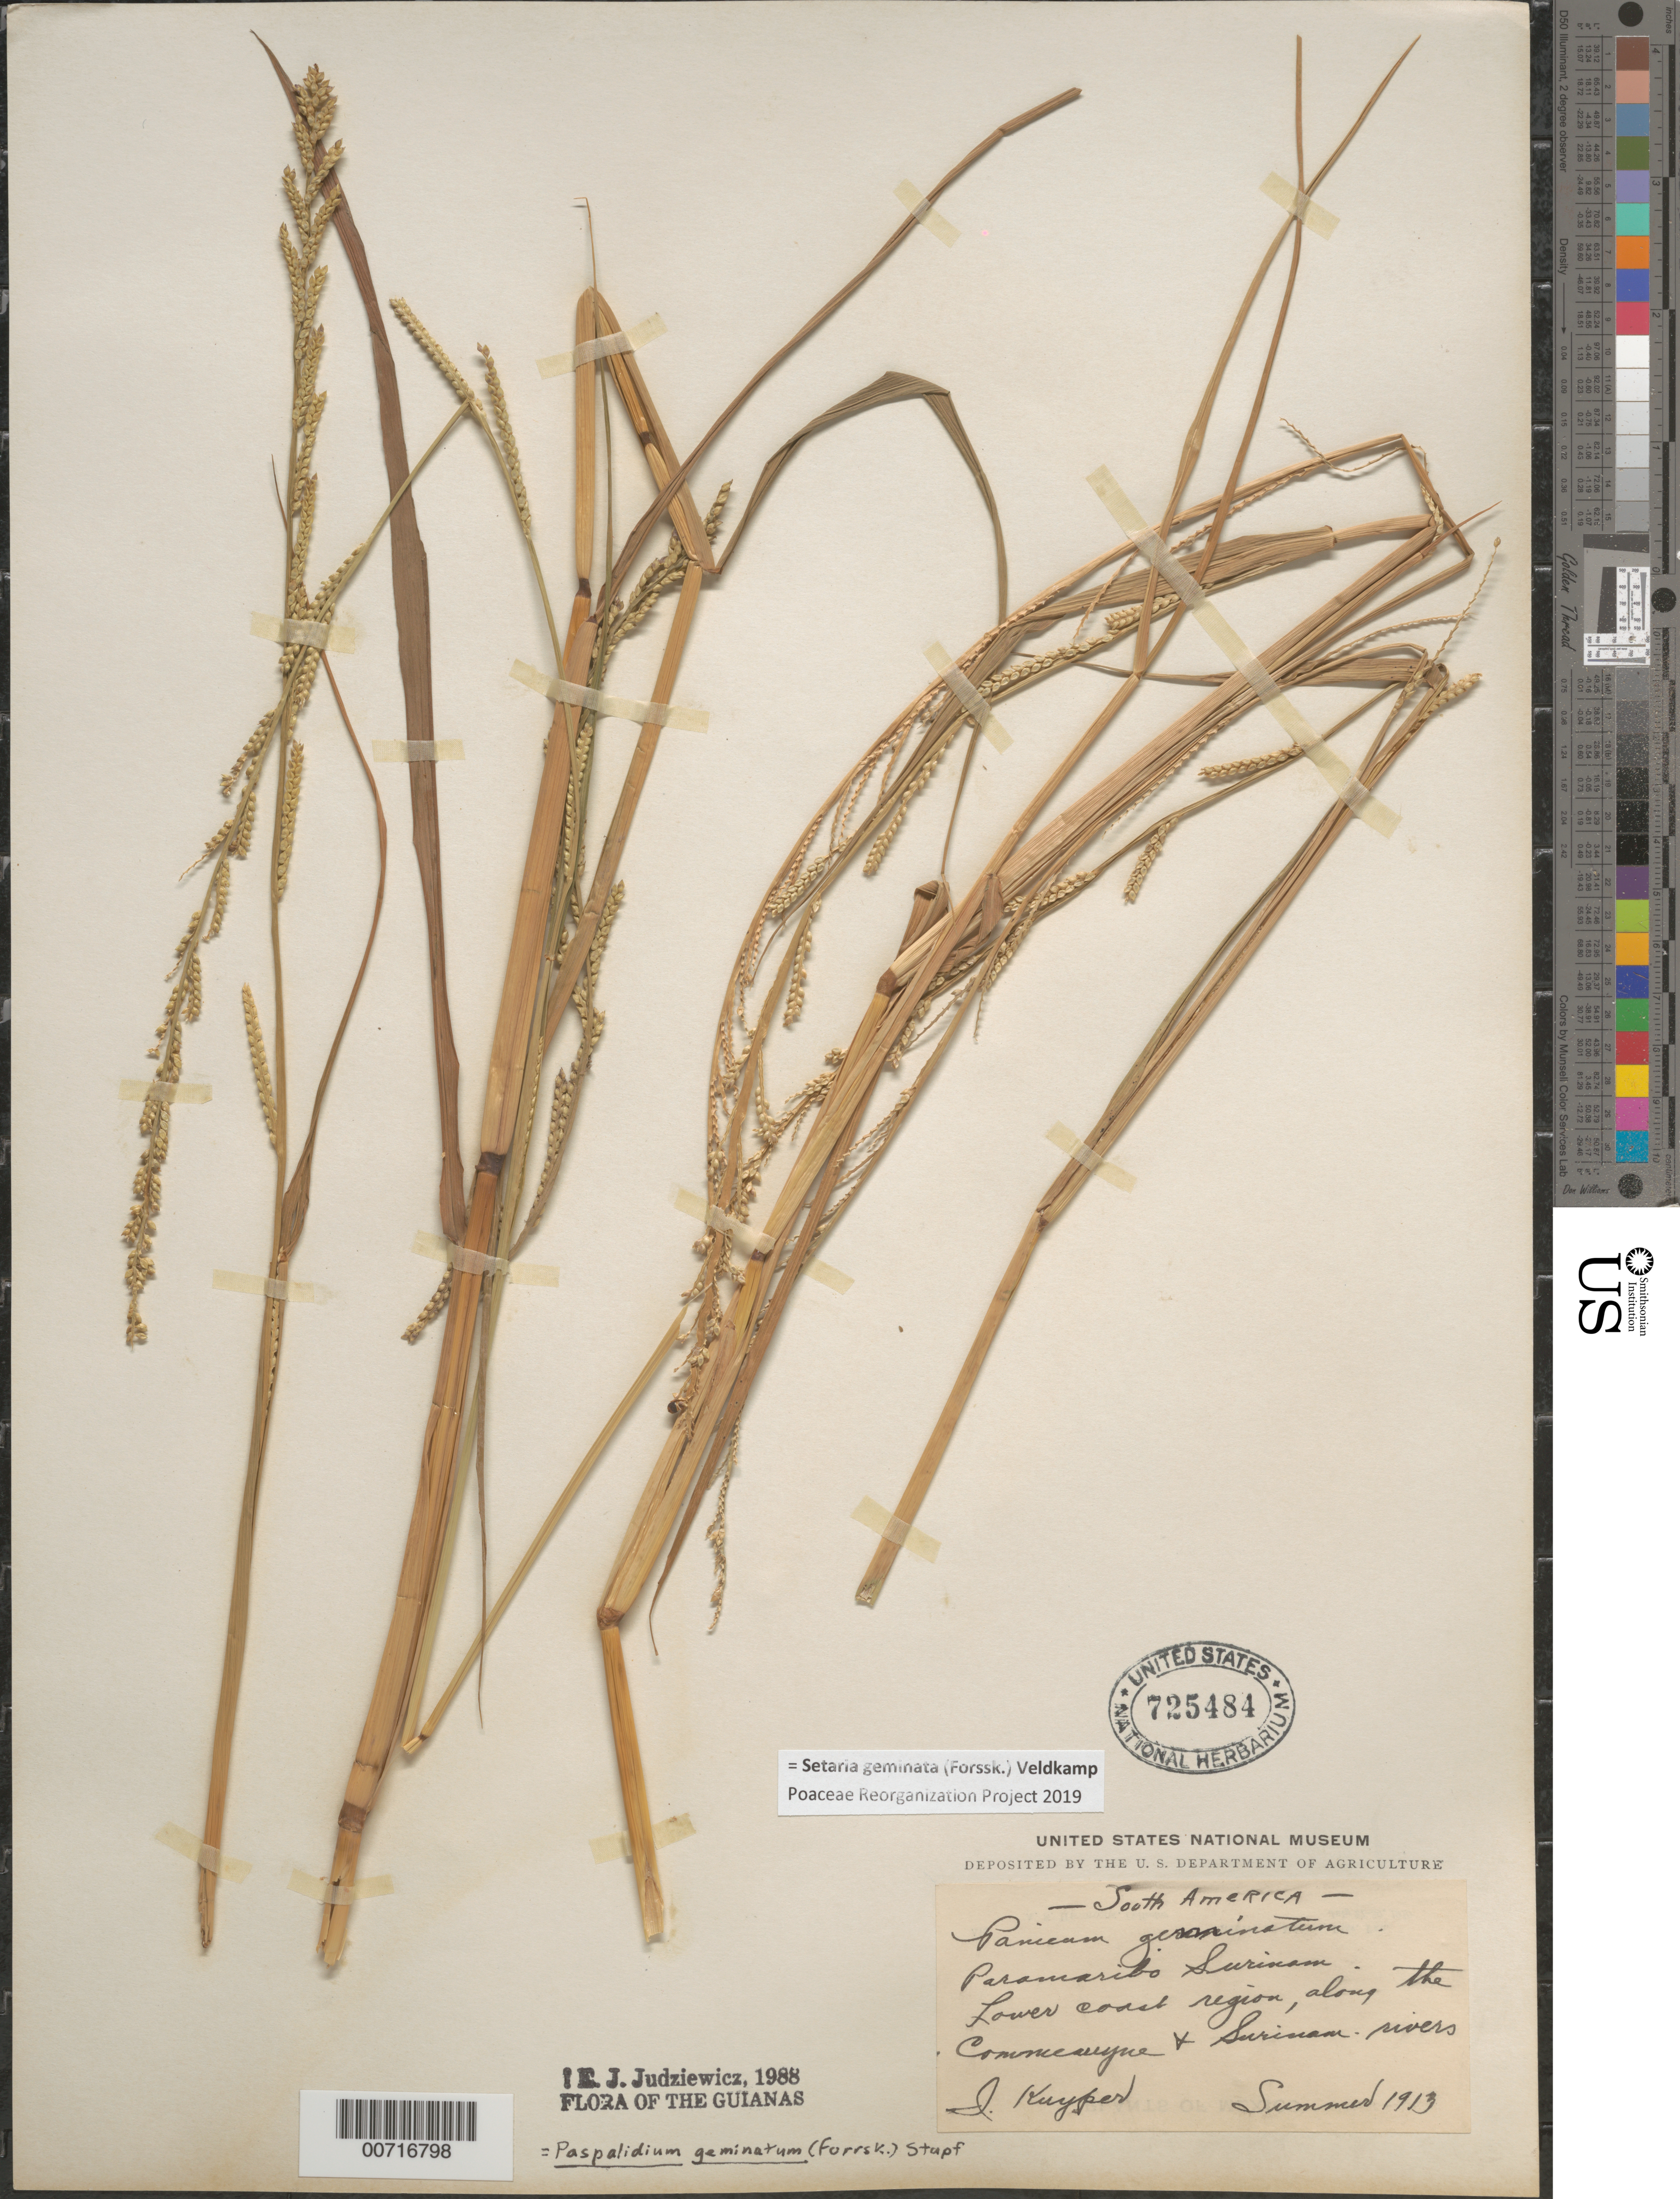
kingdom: Plantae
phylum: Tracheophyta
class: Liliopsida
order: Poales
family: Poaceae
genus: Setaria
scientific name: Setaria geminata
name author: (Forssk.) Veldkamp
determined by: Poaceae Reorganization Project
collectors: J. Kuyper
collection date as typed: Summer 1913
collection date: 1913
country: Suriname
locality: Paramaribo, lower coast region along the Commewyne and Surinam Rivers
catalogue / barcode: US 725484